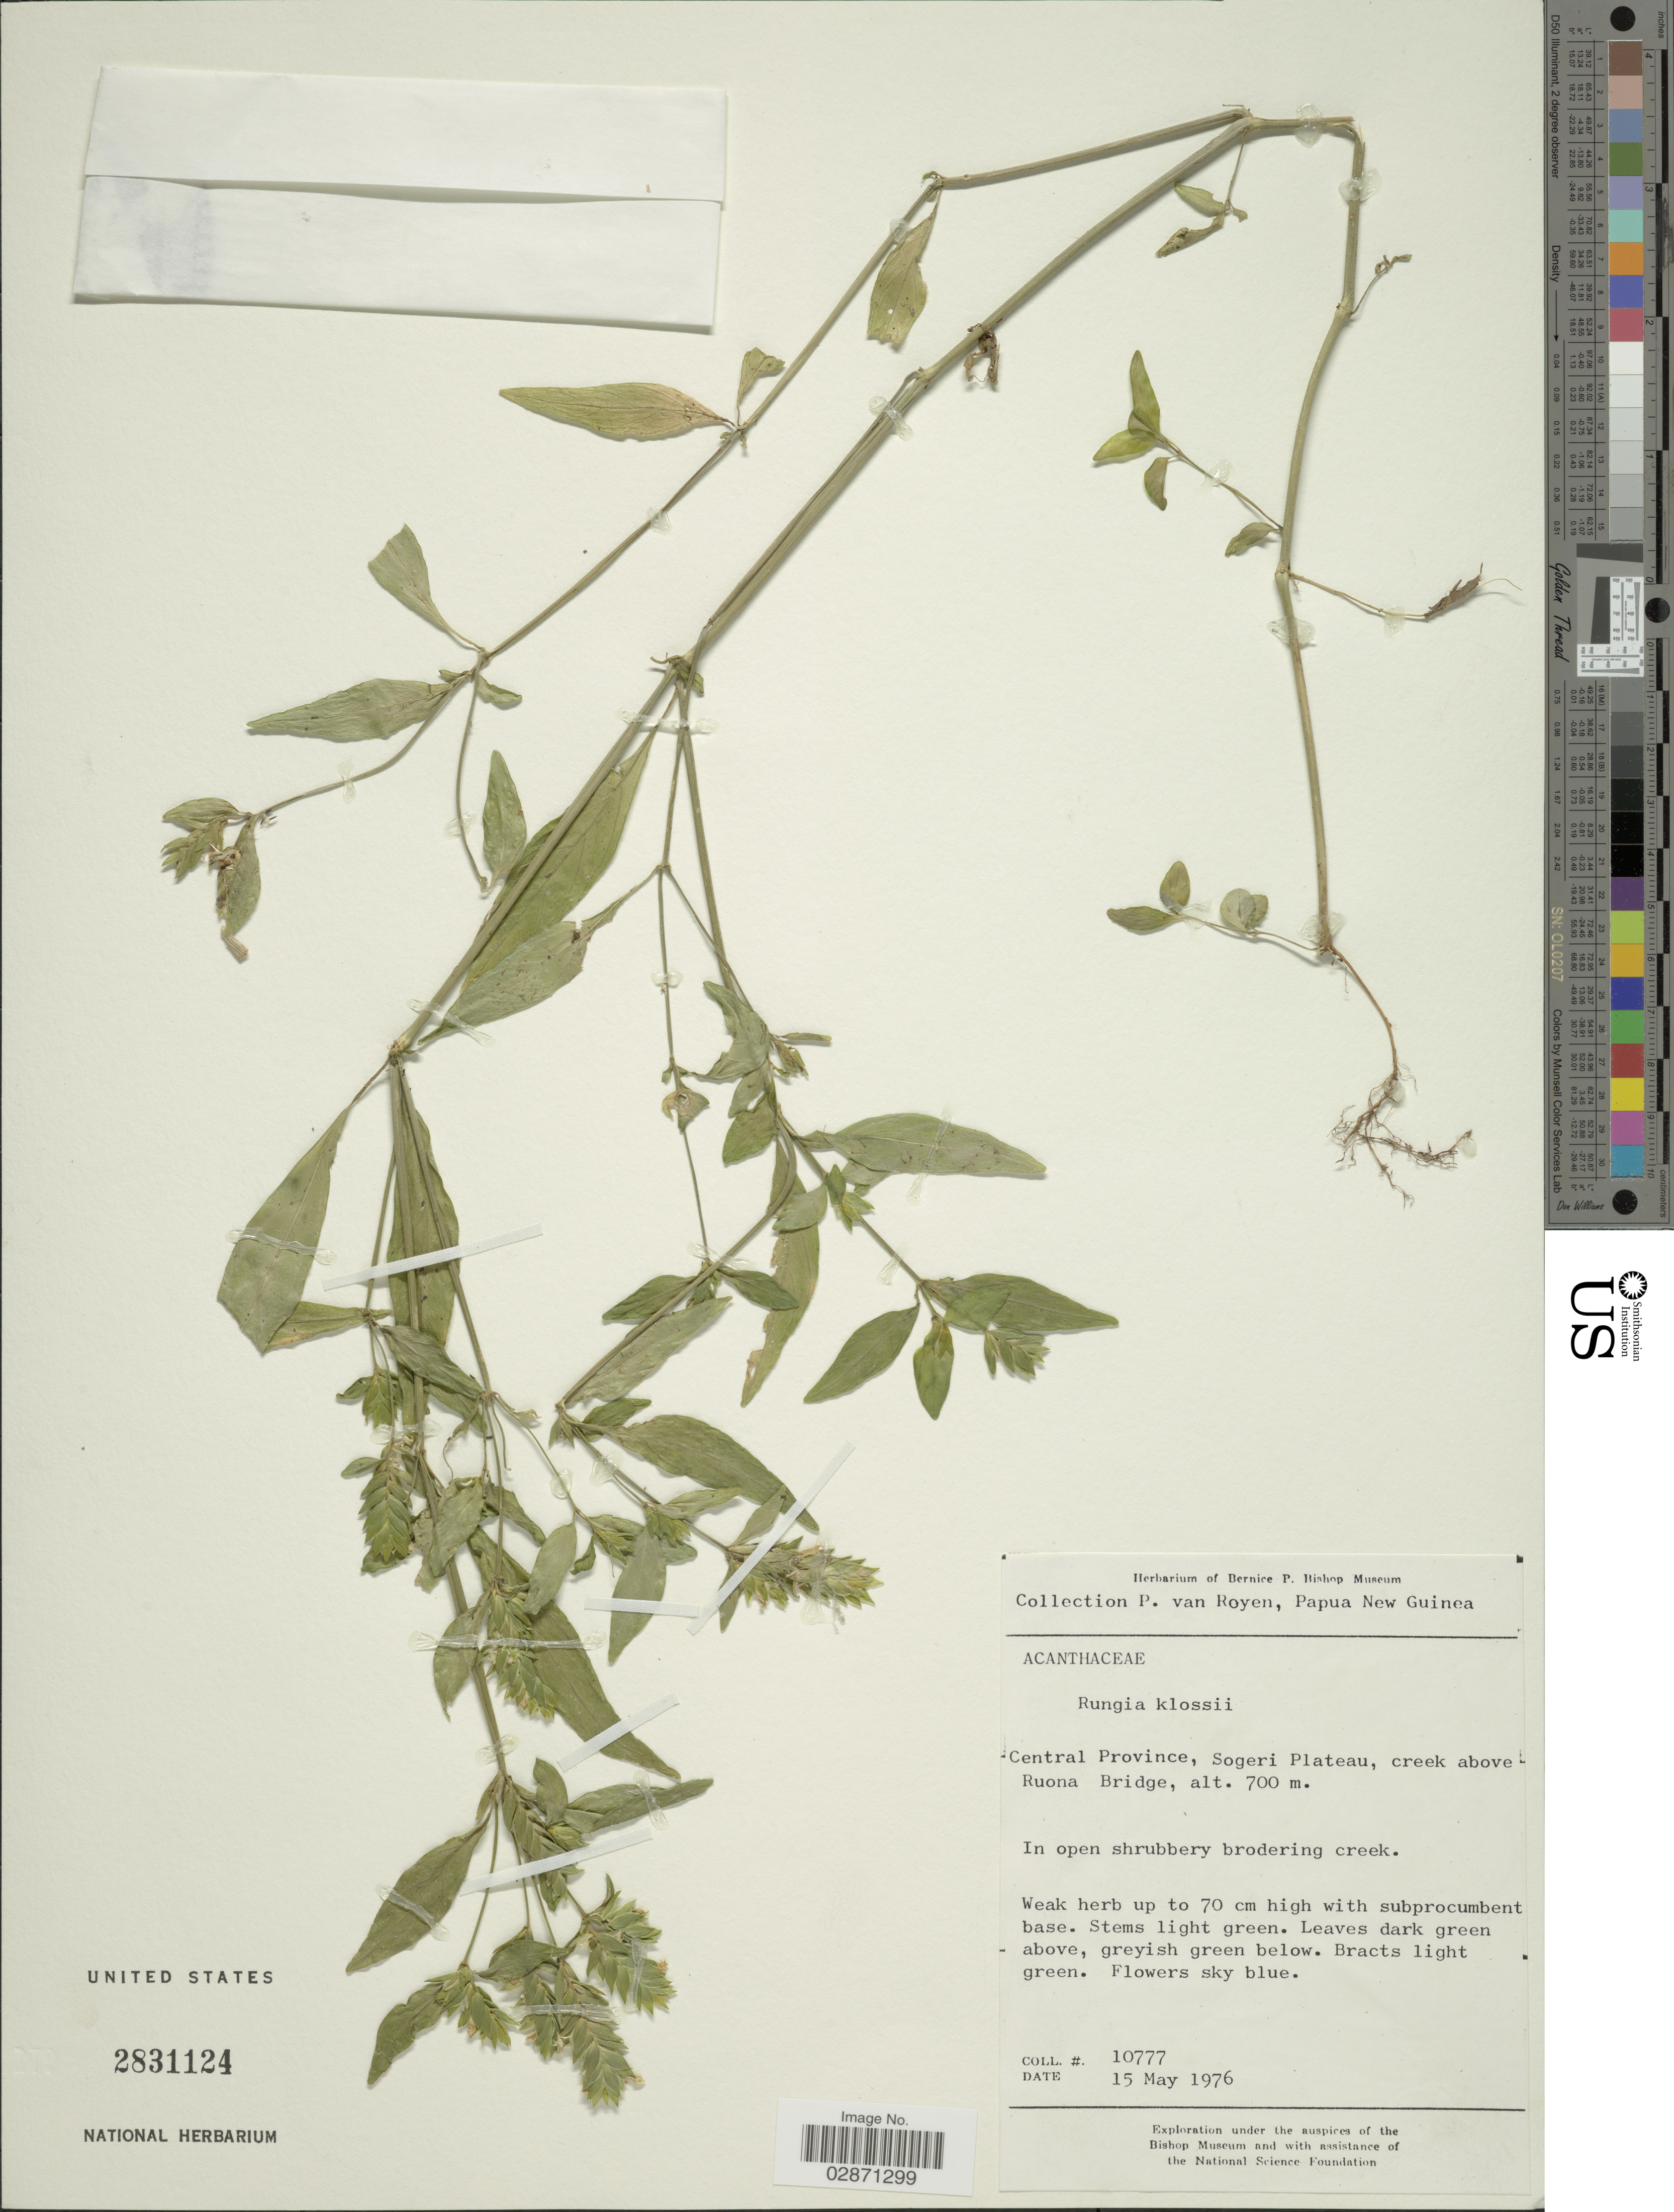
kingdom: Plantae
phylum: Tracheophyta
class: Magnoliopsida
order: Lamiales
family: Acanthaceae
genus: Rungia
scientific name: Rungia klossii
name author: S. Moore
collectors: P. van Royen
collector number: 10777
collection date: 1976-05-15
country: Papua New Guinea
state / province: Central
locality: Sogeri Plateau, creek above Ruona Bridge.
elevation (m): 700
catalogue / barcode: US 2831124